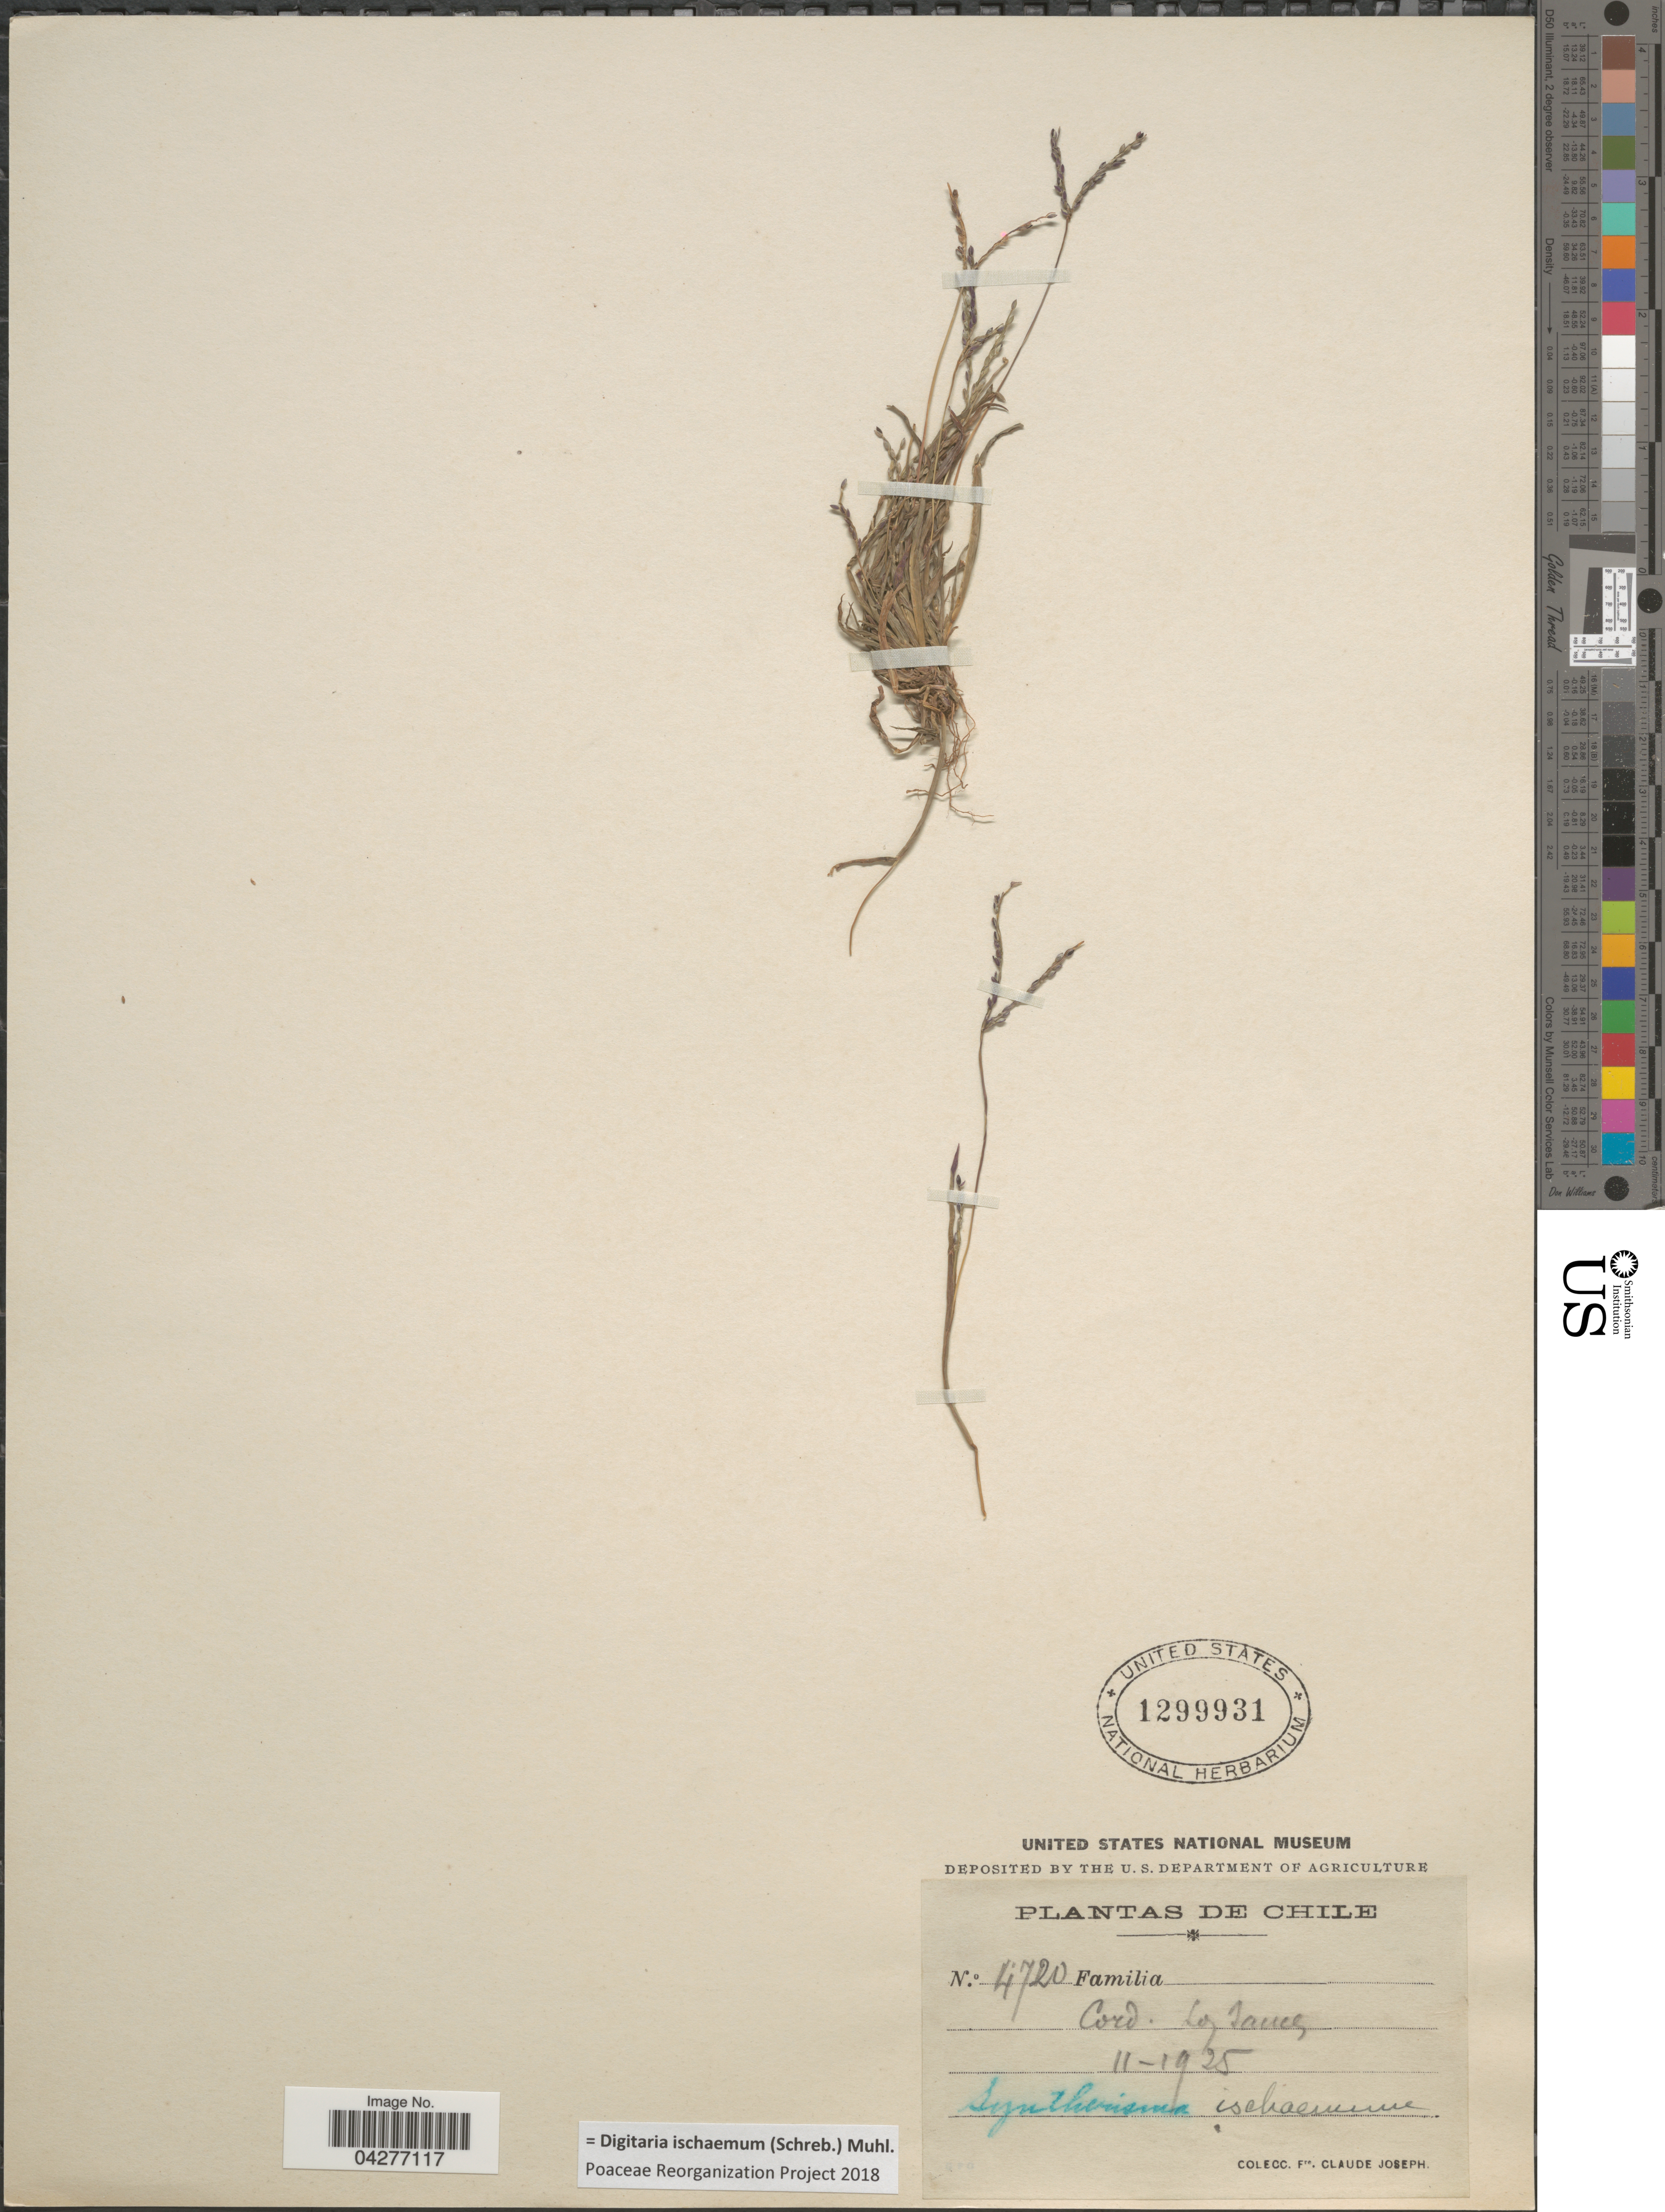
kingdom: Plantae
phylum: Tracheophyta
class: Liliopsida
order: Poales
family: Poaceae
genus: Digitaria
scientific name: Digitaria ischaemum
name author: (Schreber) Schreber ex Muhl.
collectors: Bro. Claude-Joseph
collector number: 4720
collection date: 1925-02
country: Chile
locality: Cord. Los Sauces.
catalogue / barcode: US 1299931